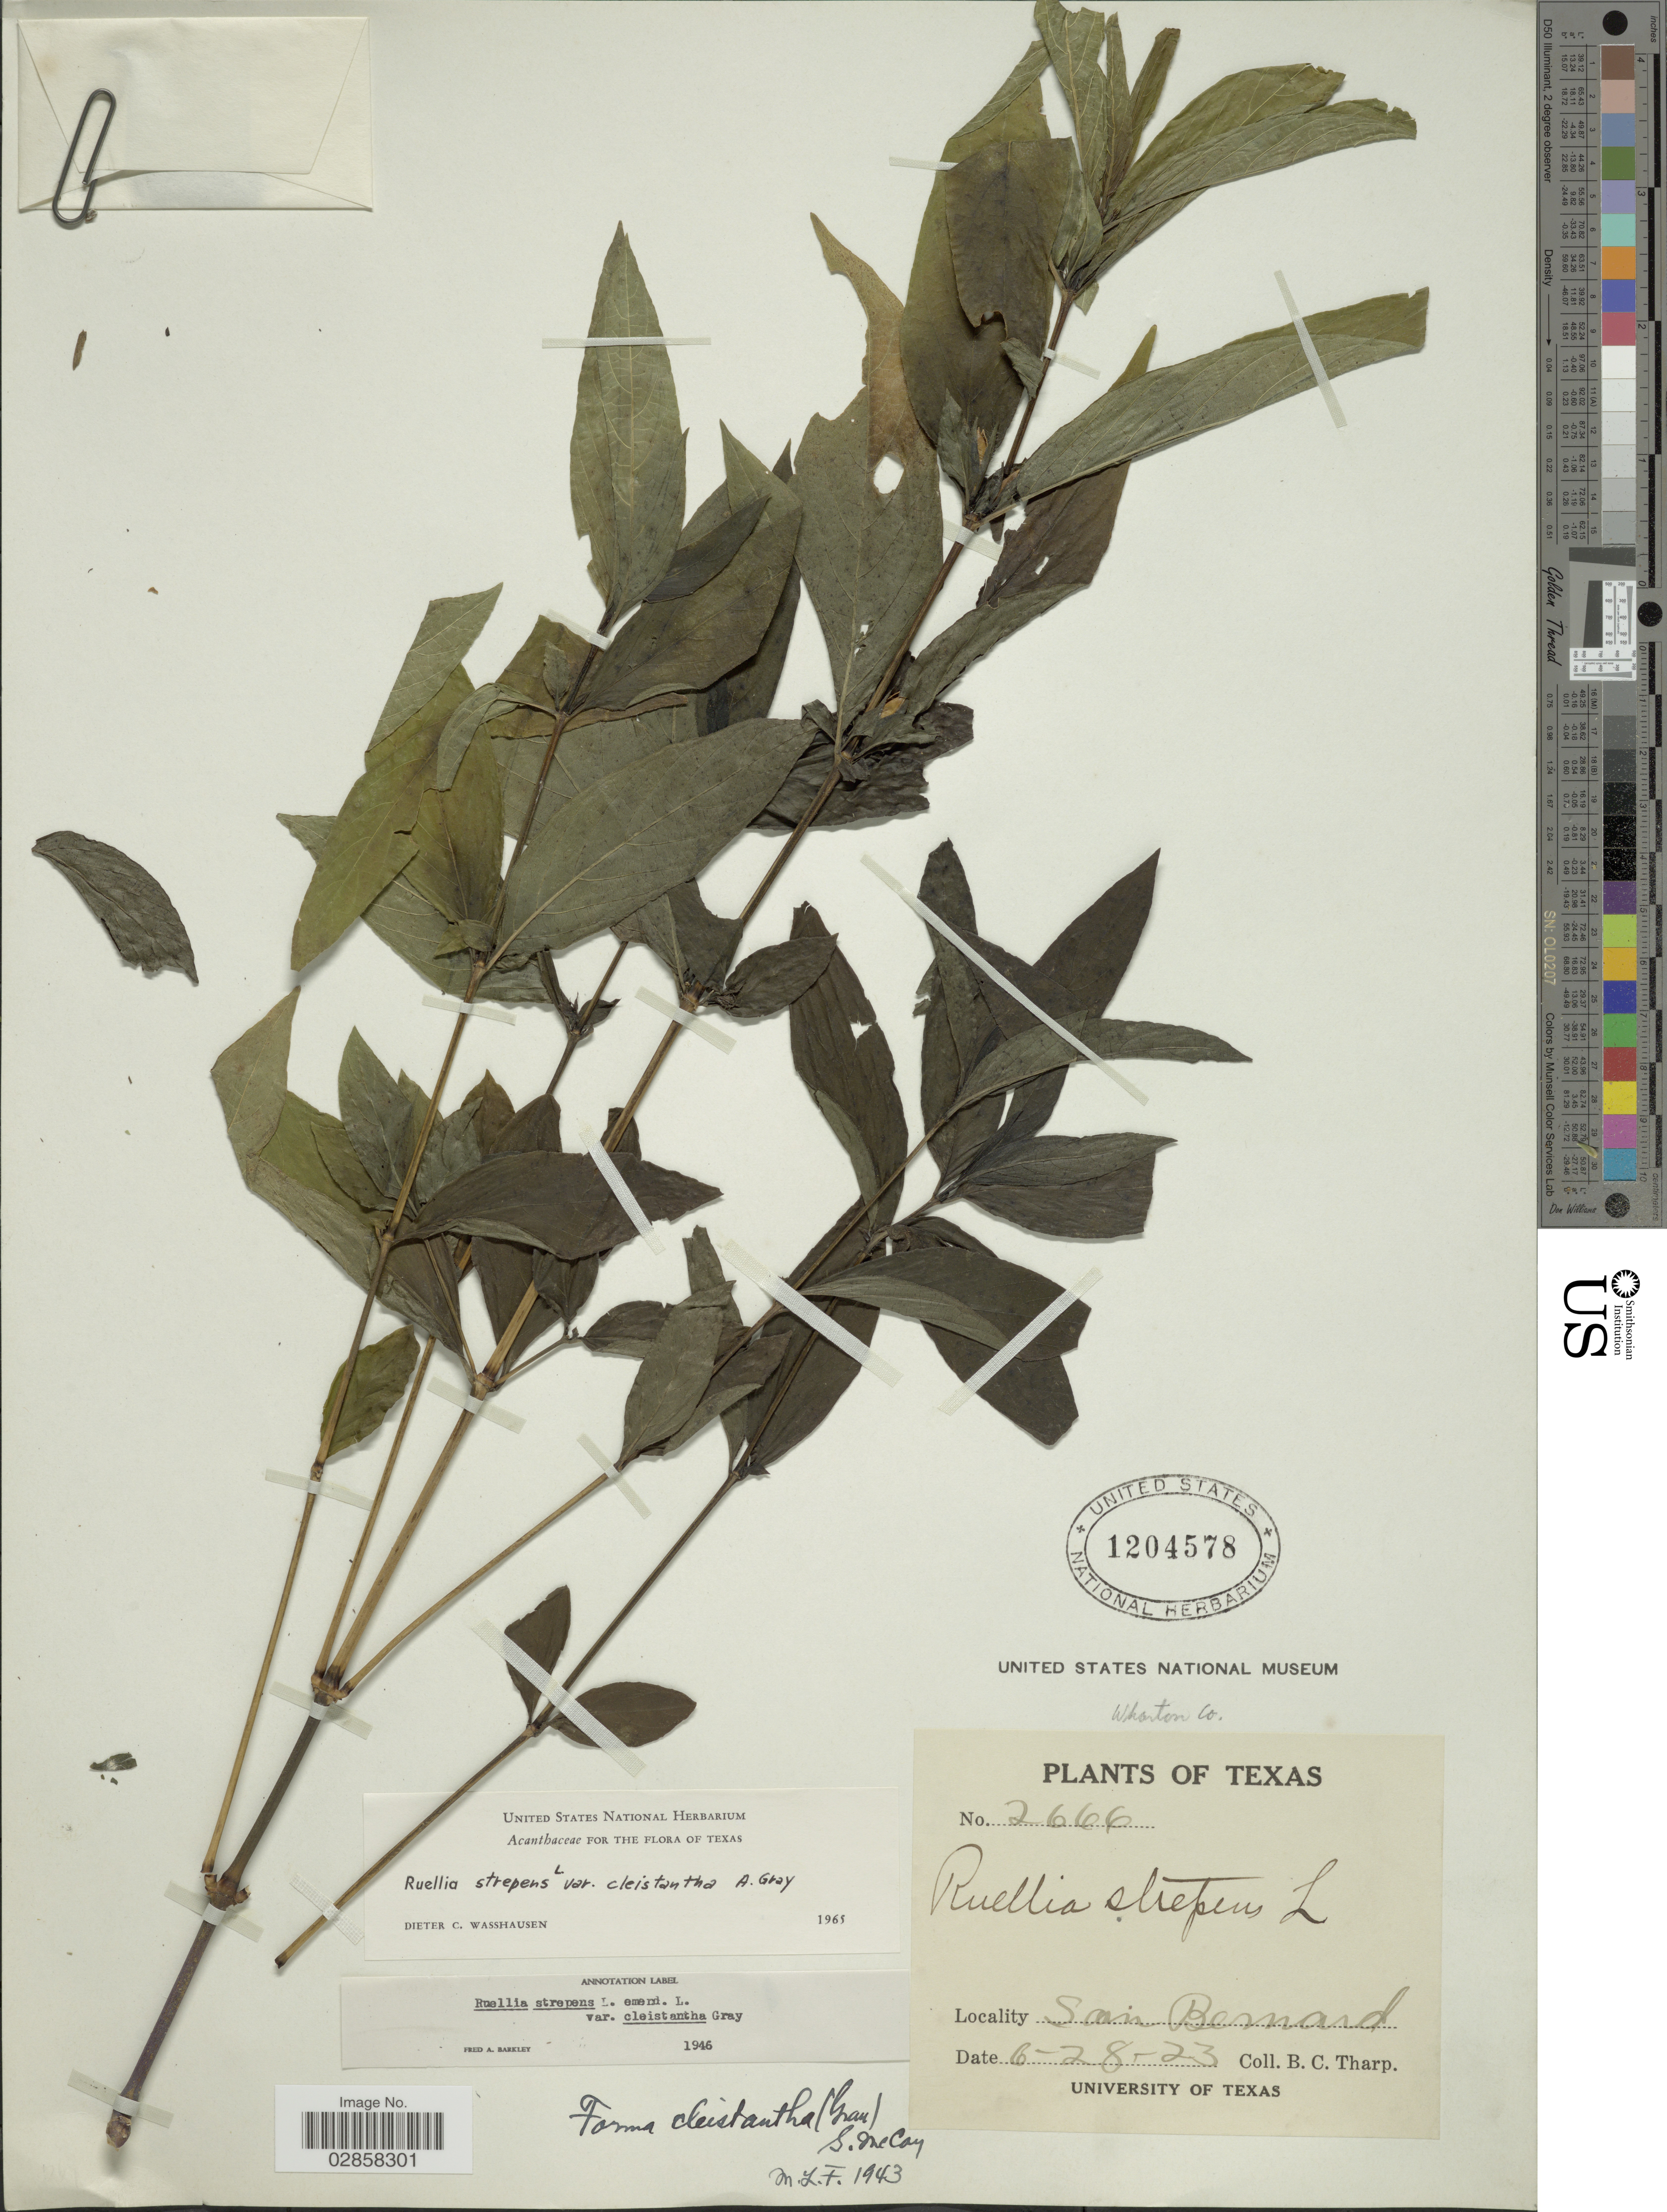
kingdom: Plantae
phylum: Tracheophyta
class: Magnoliopsida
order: Lamiales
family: Acanthaceae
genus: Ruellia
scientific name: Ruellia strepens f. cleistantha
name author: (A. Gray) S. McCoy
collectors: B. C. Tharp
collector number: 2666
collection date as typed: Transcribed d/m/y: 28/6/23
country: United States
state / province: Texas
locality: San Bernard.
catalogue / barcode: US 1204578